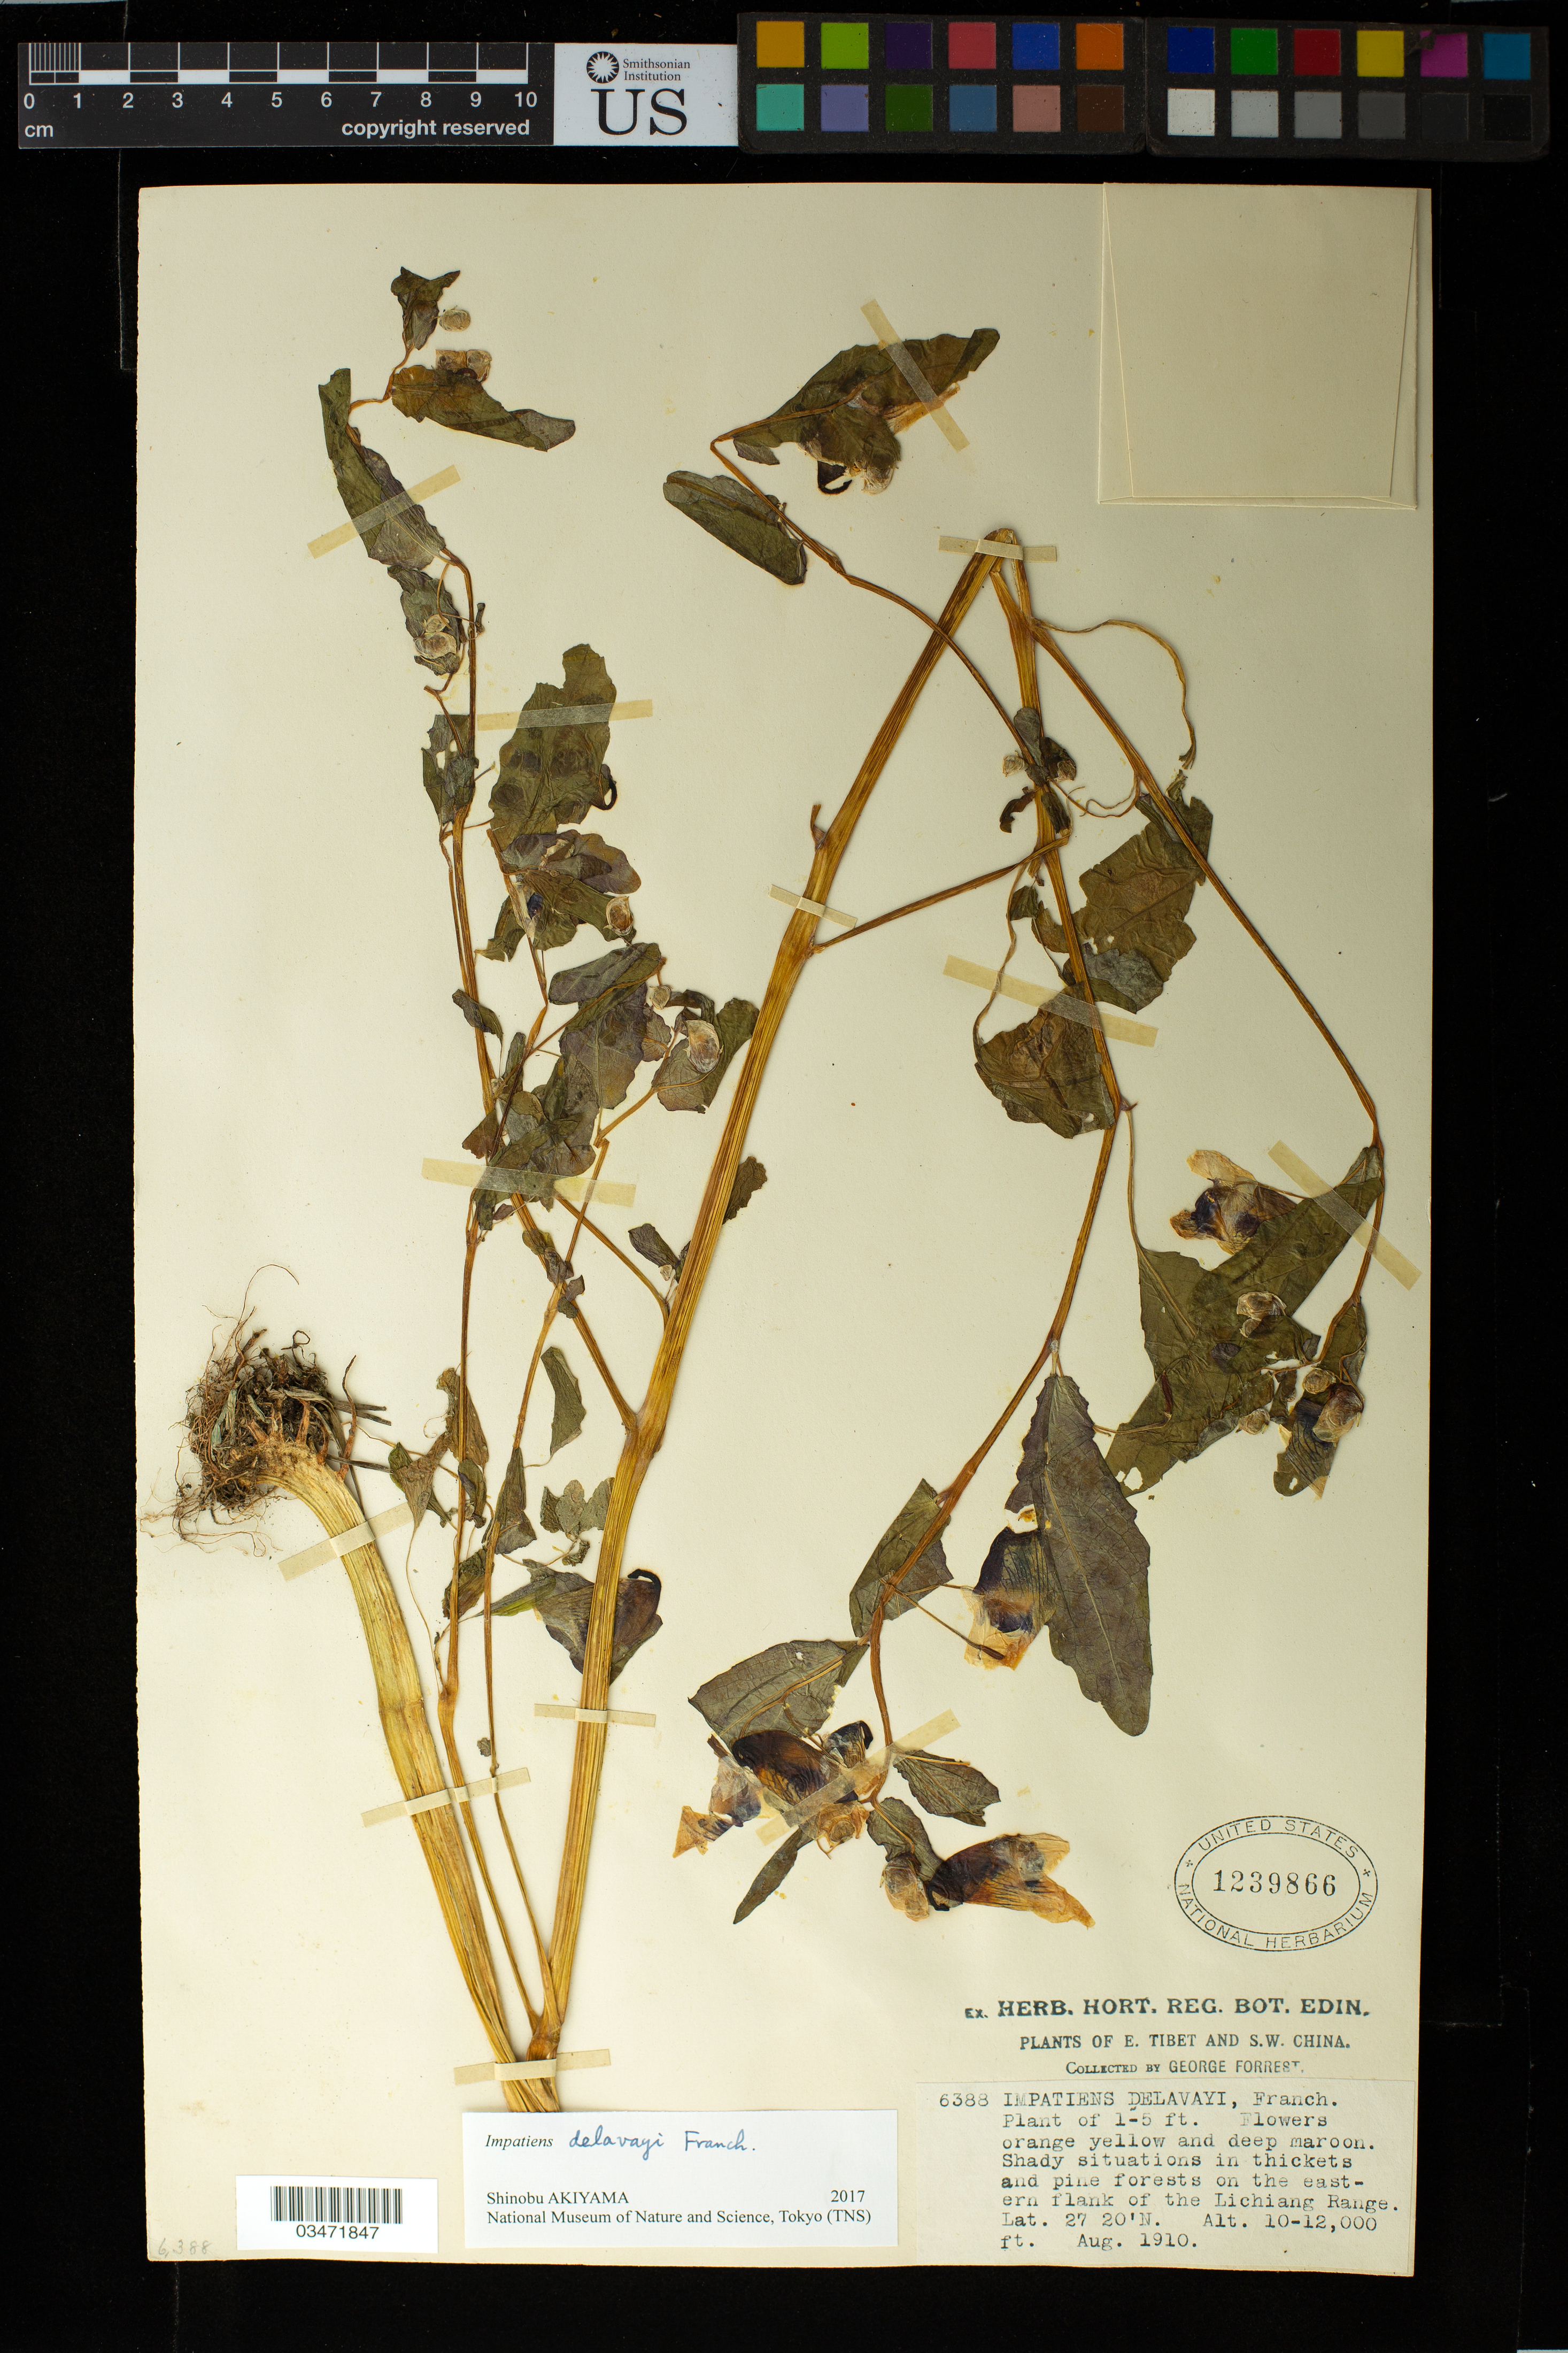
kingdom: Plantae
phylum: Tracheophyta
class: Magnoliopsida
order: Ericales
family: Balsaminaceae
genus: Impatiens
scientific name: Impatiens delavayi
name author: Franch.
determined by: Akiyama, Shinobu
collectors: G. Forrest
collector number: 6388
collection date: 1910-08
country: China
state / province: Sichuan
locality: Lichiang Range, eastern flank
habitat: Shady situations in thickets and pine forests on eastern flank of range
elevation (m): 3048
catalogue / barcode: US 1239866